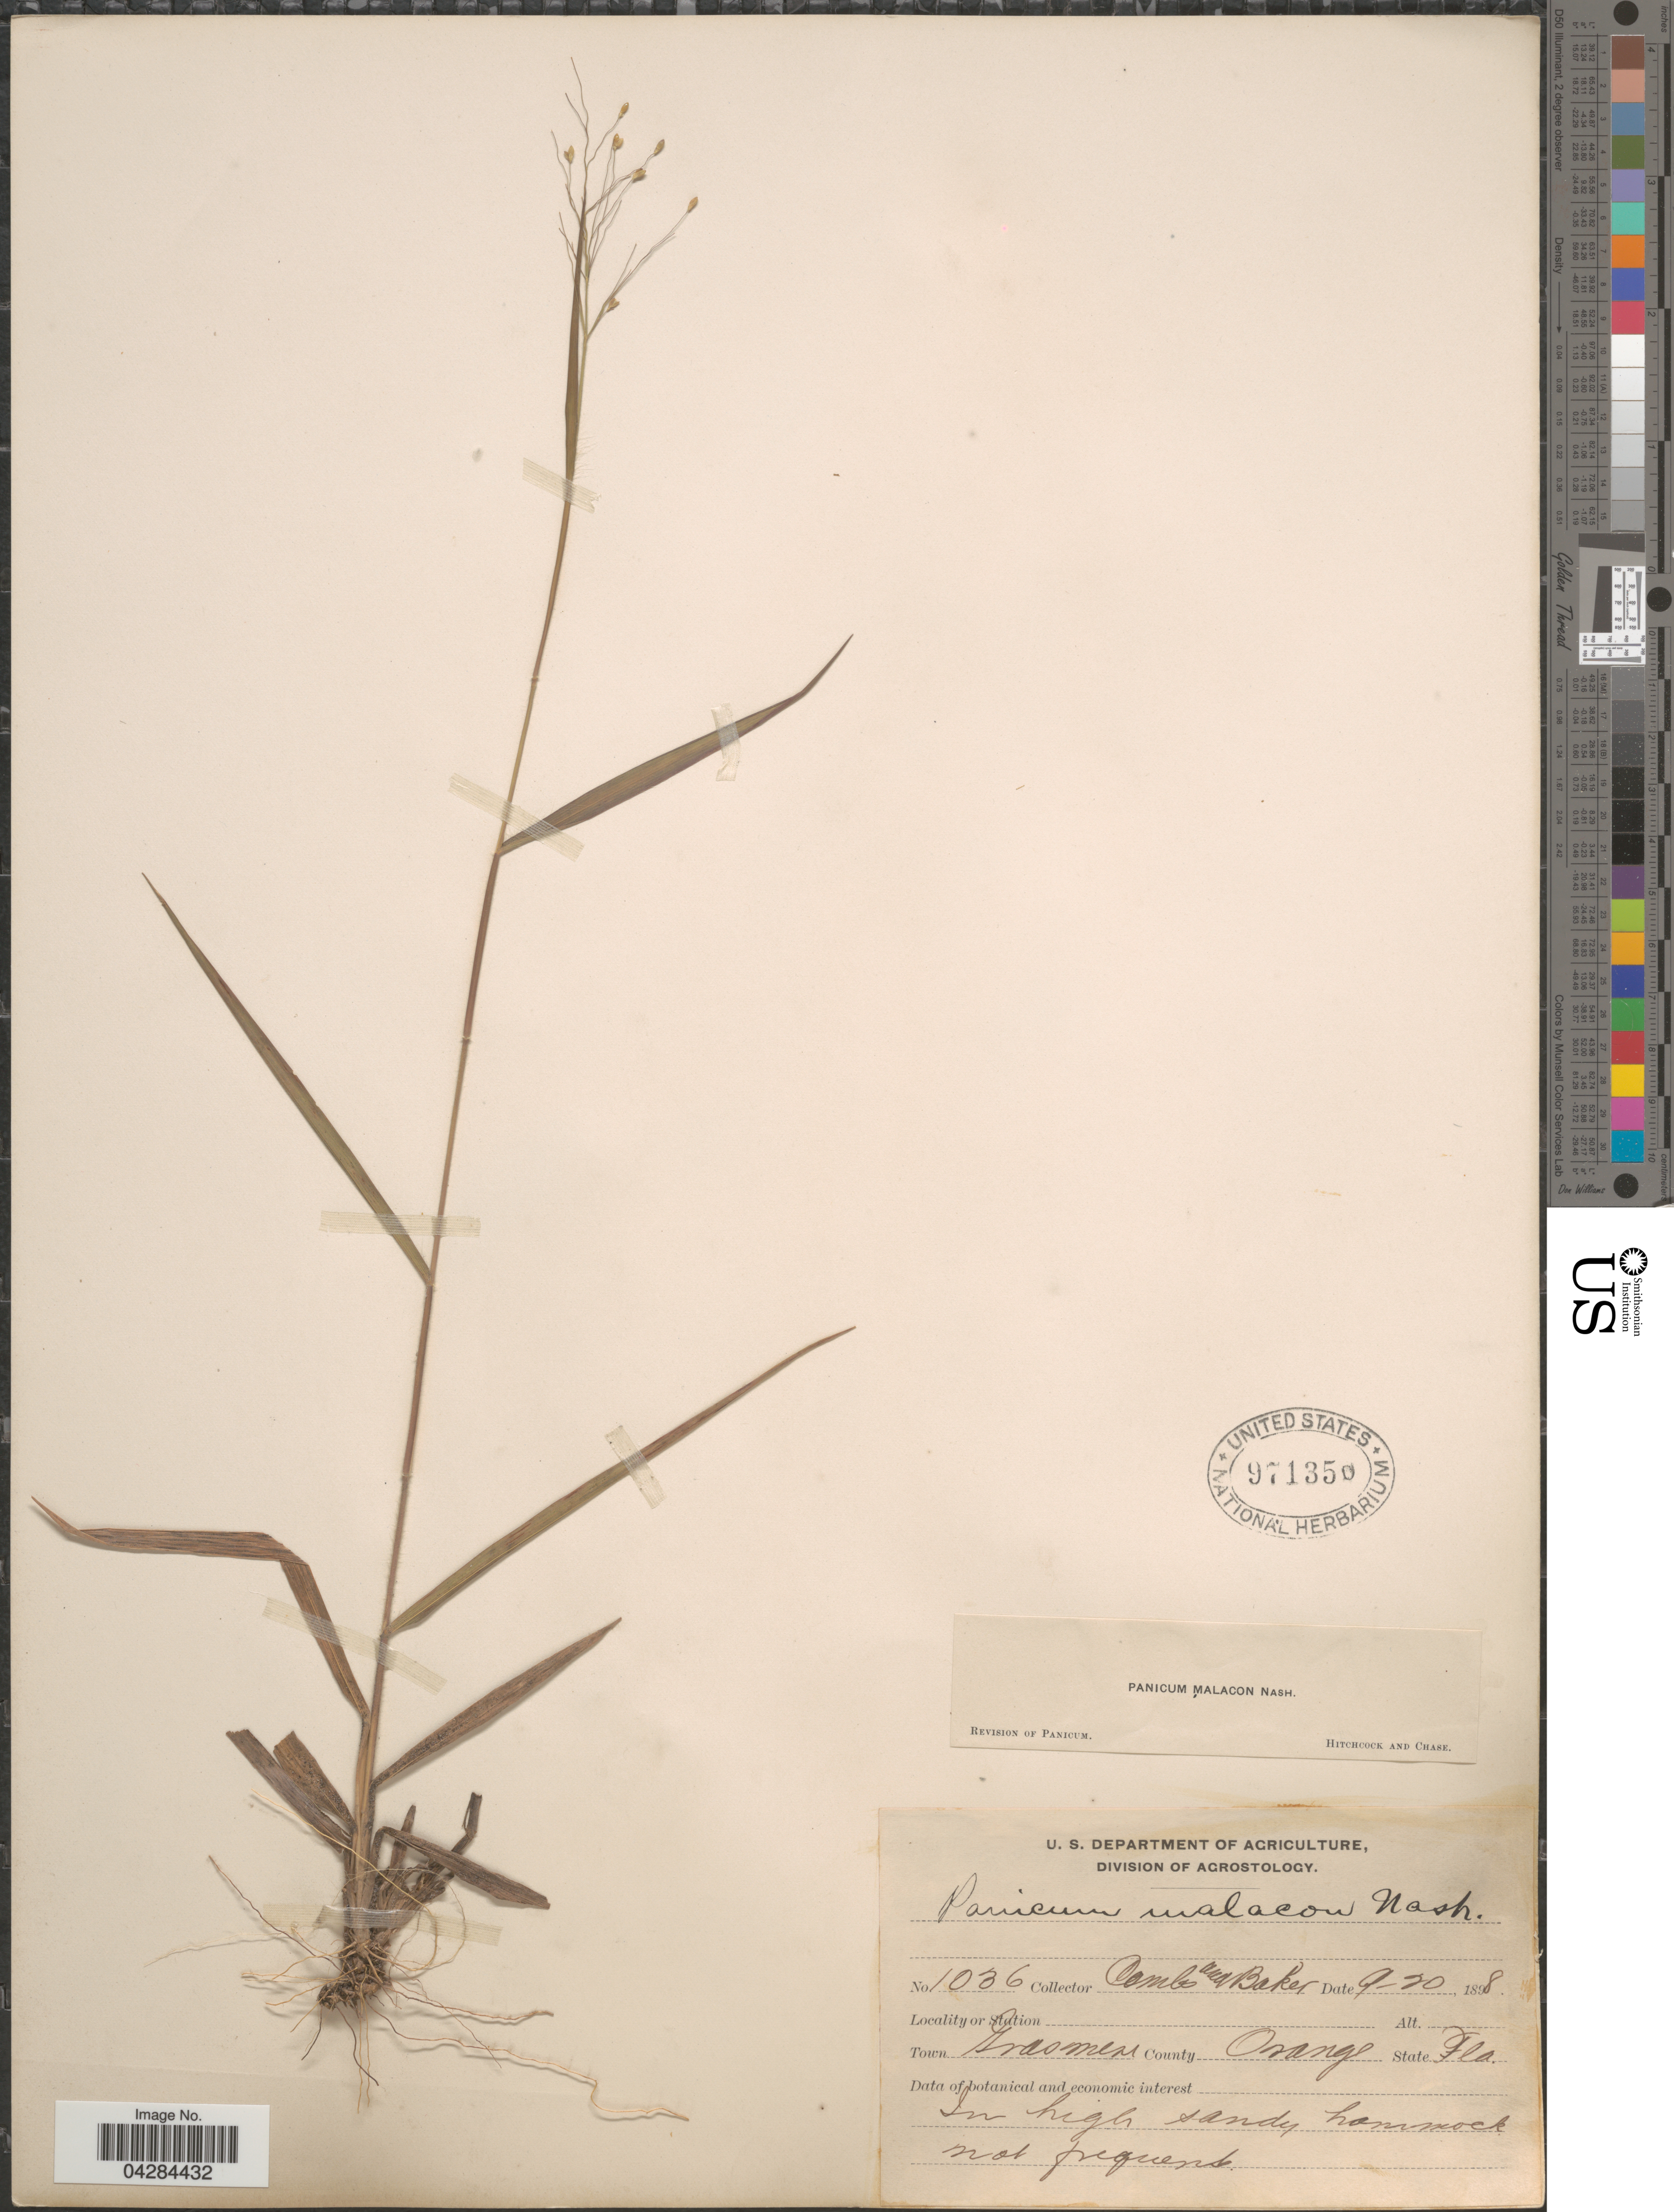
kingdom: Plantae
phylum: Tracheophyta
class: Liliopsida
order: Poales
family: Poaceae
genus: Dichanthelium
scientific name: Dichanthelium ovale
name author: (Elliott) Gould & C.A. Clark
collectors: -. Combs & -- Baker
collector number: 1036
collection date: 1898-09-20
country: United States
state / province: Florida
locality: Town Grasmere. County Orange.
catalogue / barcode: US 971350